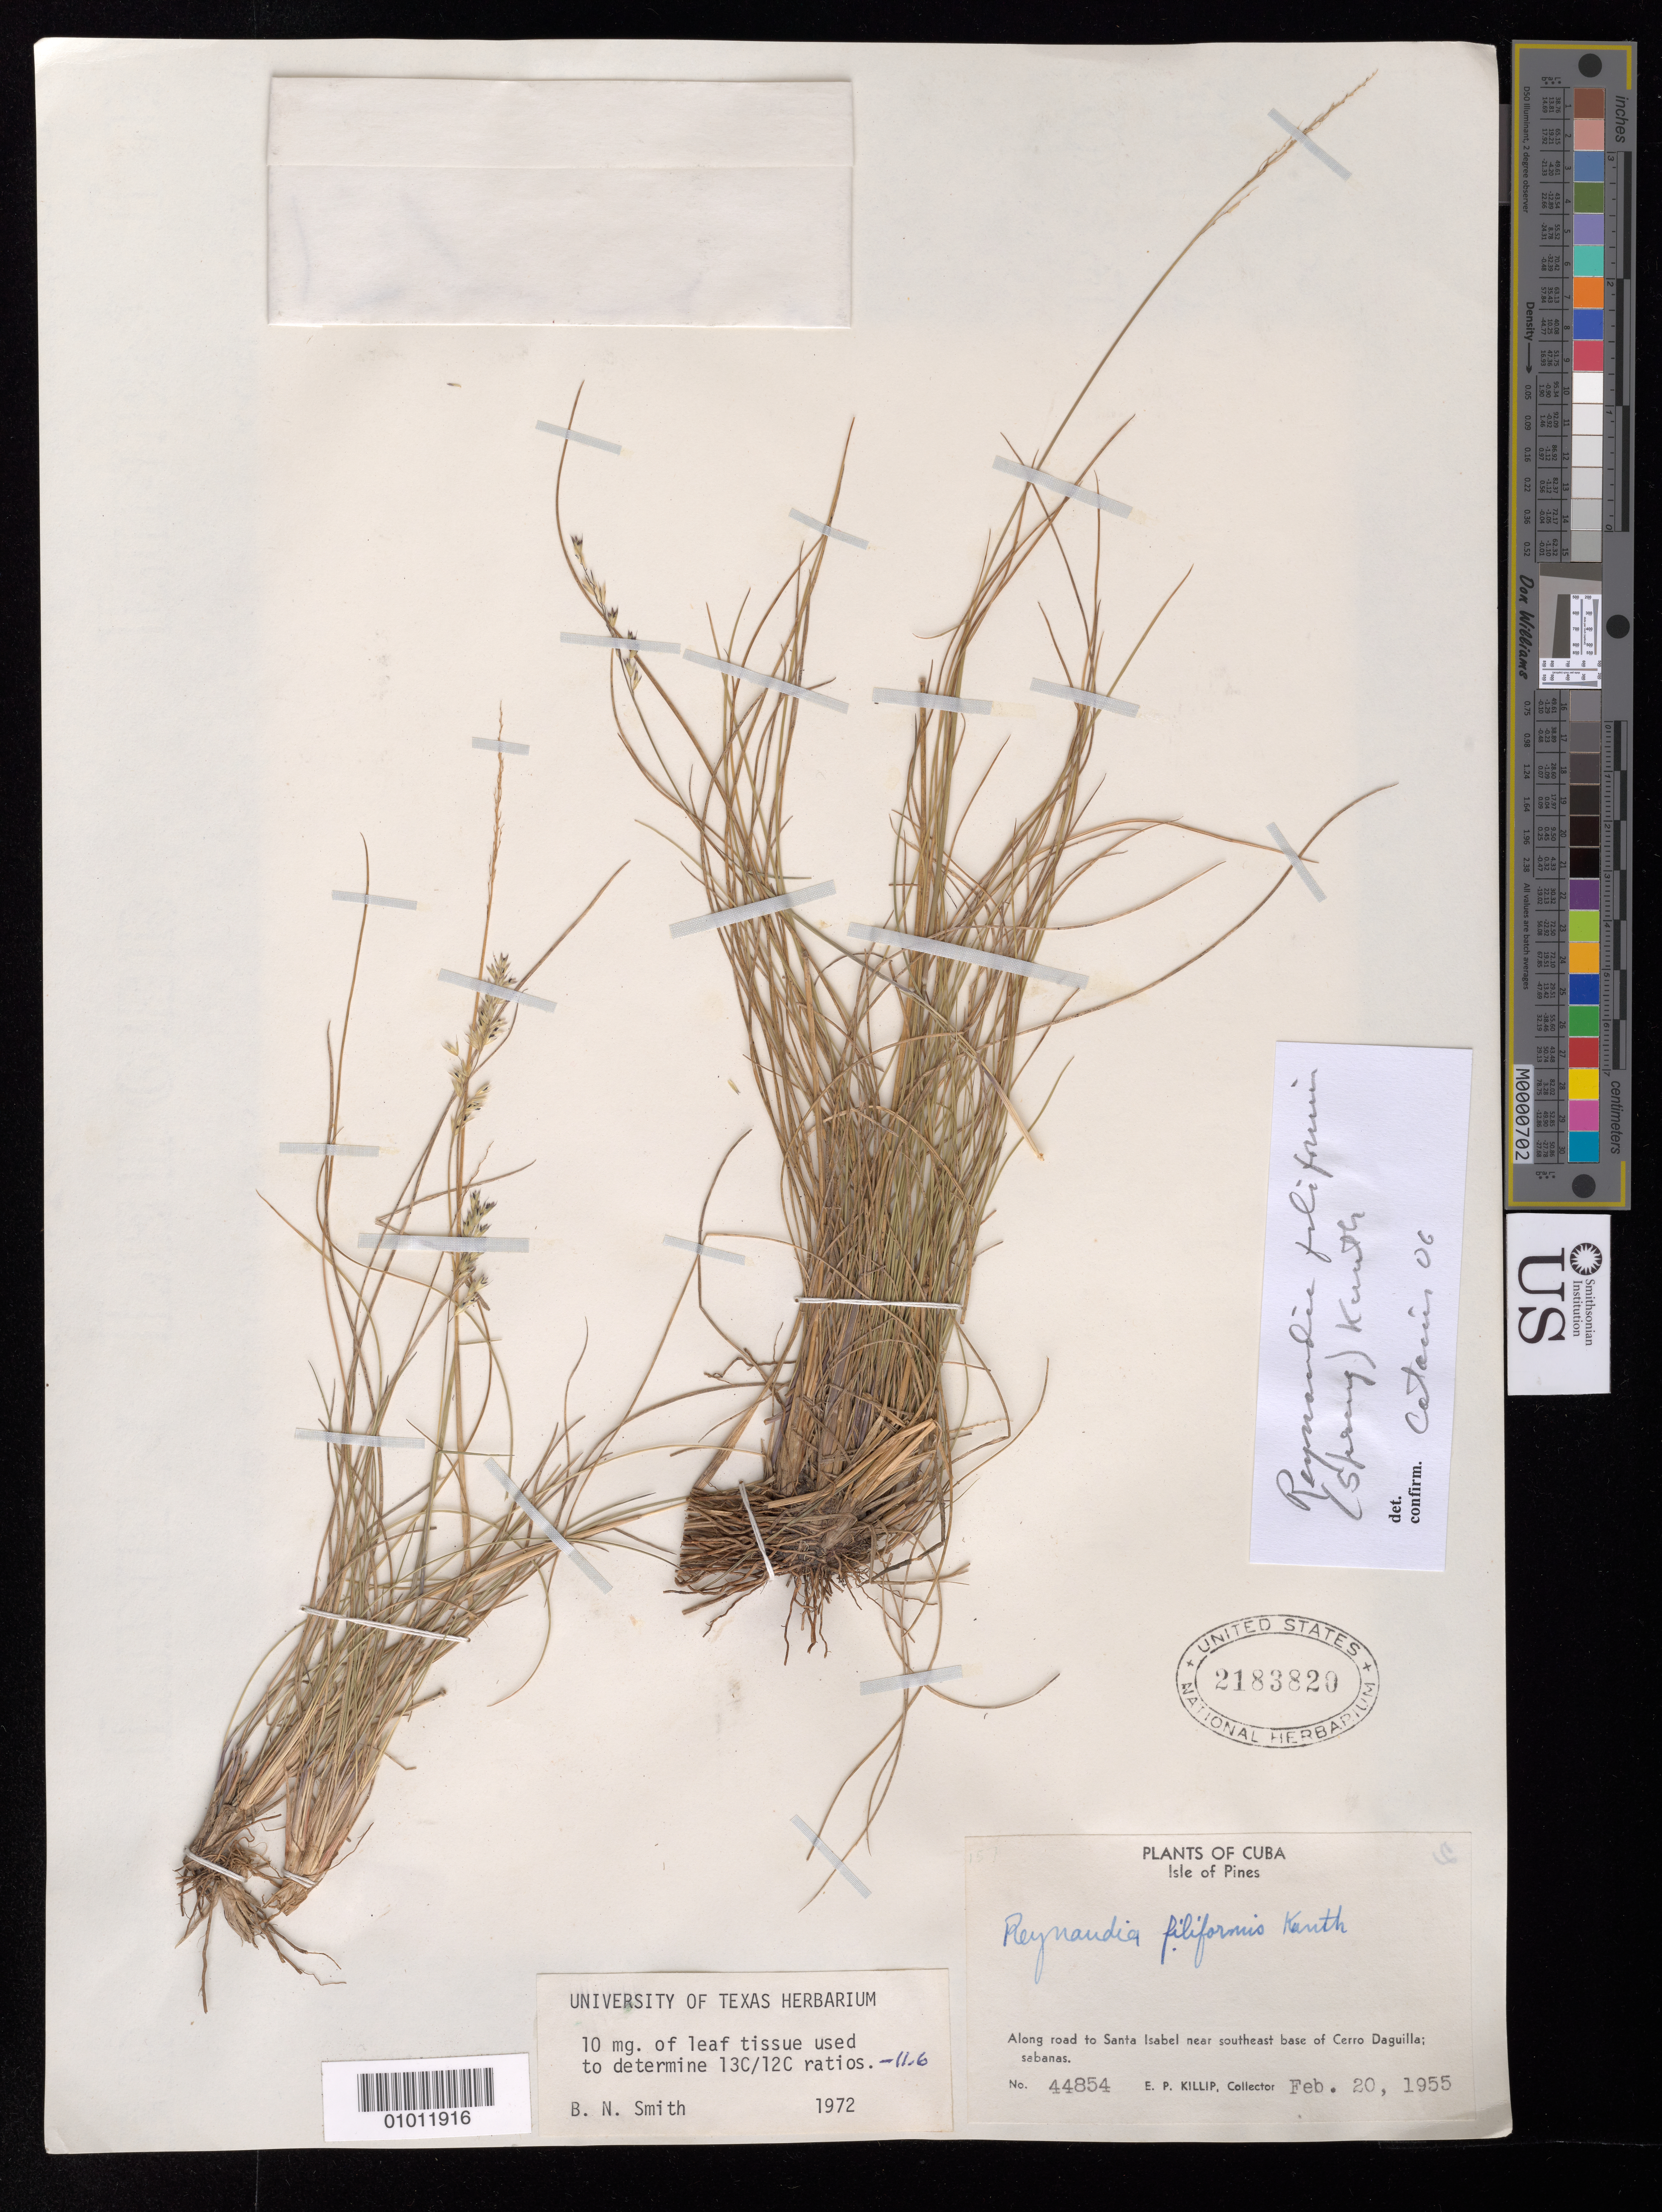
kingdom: Plantae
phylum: Tracheophyta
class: Liliopsida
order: Poales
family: Poaceae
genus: Reynaudia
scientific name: Reynaudia filiformis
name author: (Spreng. ex Schult.) Kunth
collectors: E. P. Killip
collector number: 44854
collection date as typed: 20 Feb 1955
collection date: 1955-02-20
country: Cuba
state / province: Isla de la Juventud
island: Isla de la Juventud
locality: [Isle of Pines], Along Road to Santa Isabel near southeast base of Cerro Daguilla; sabanas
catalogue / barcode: US 2183820